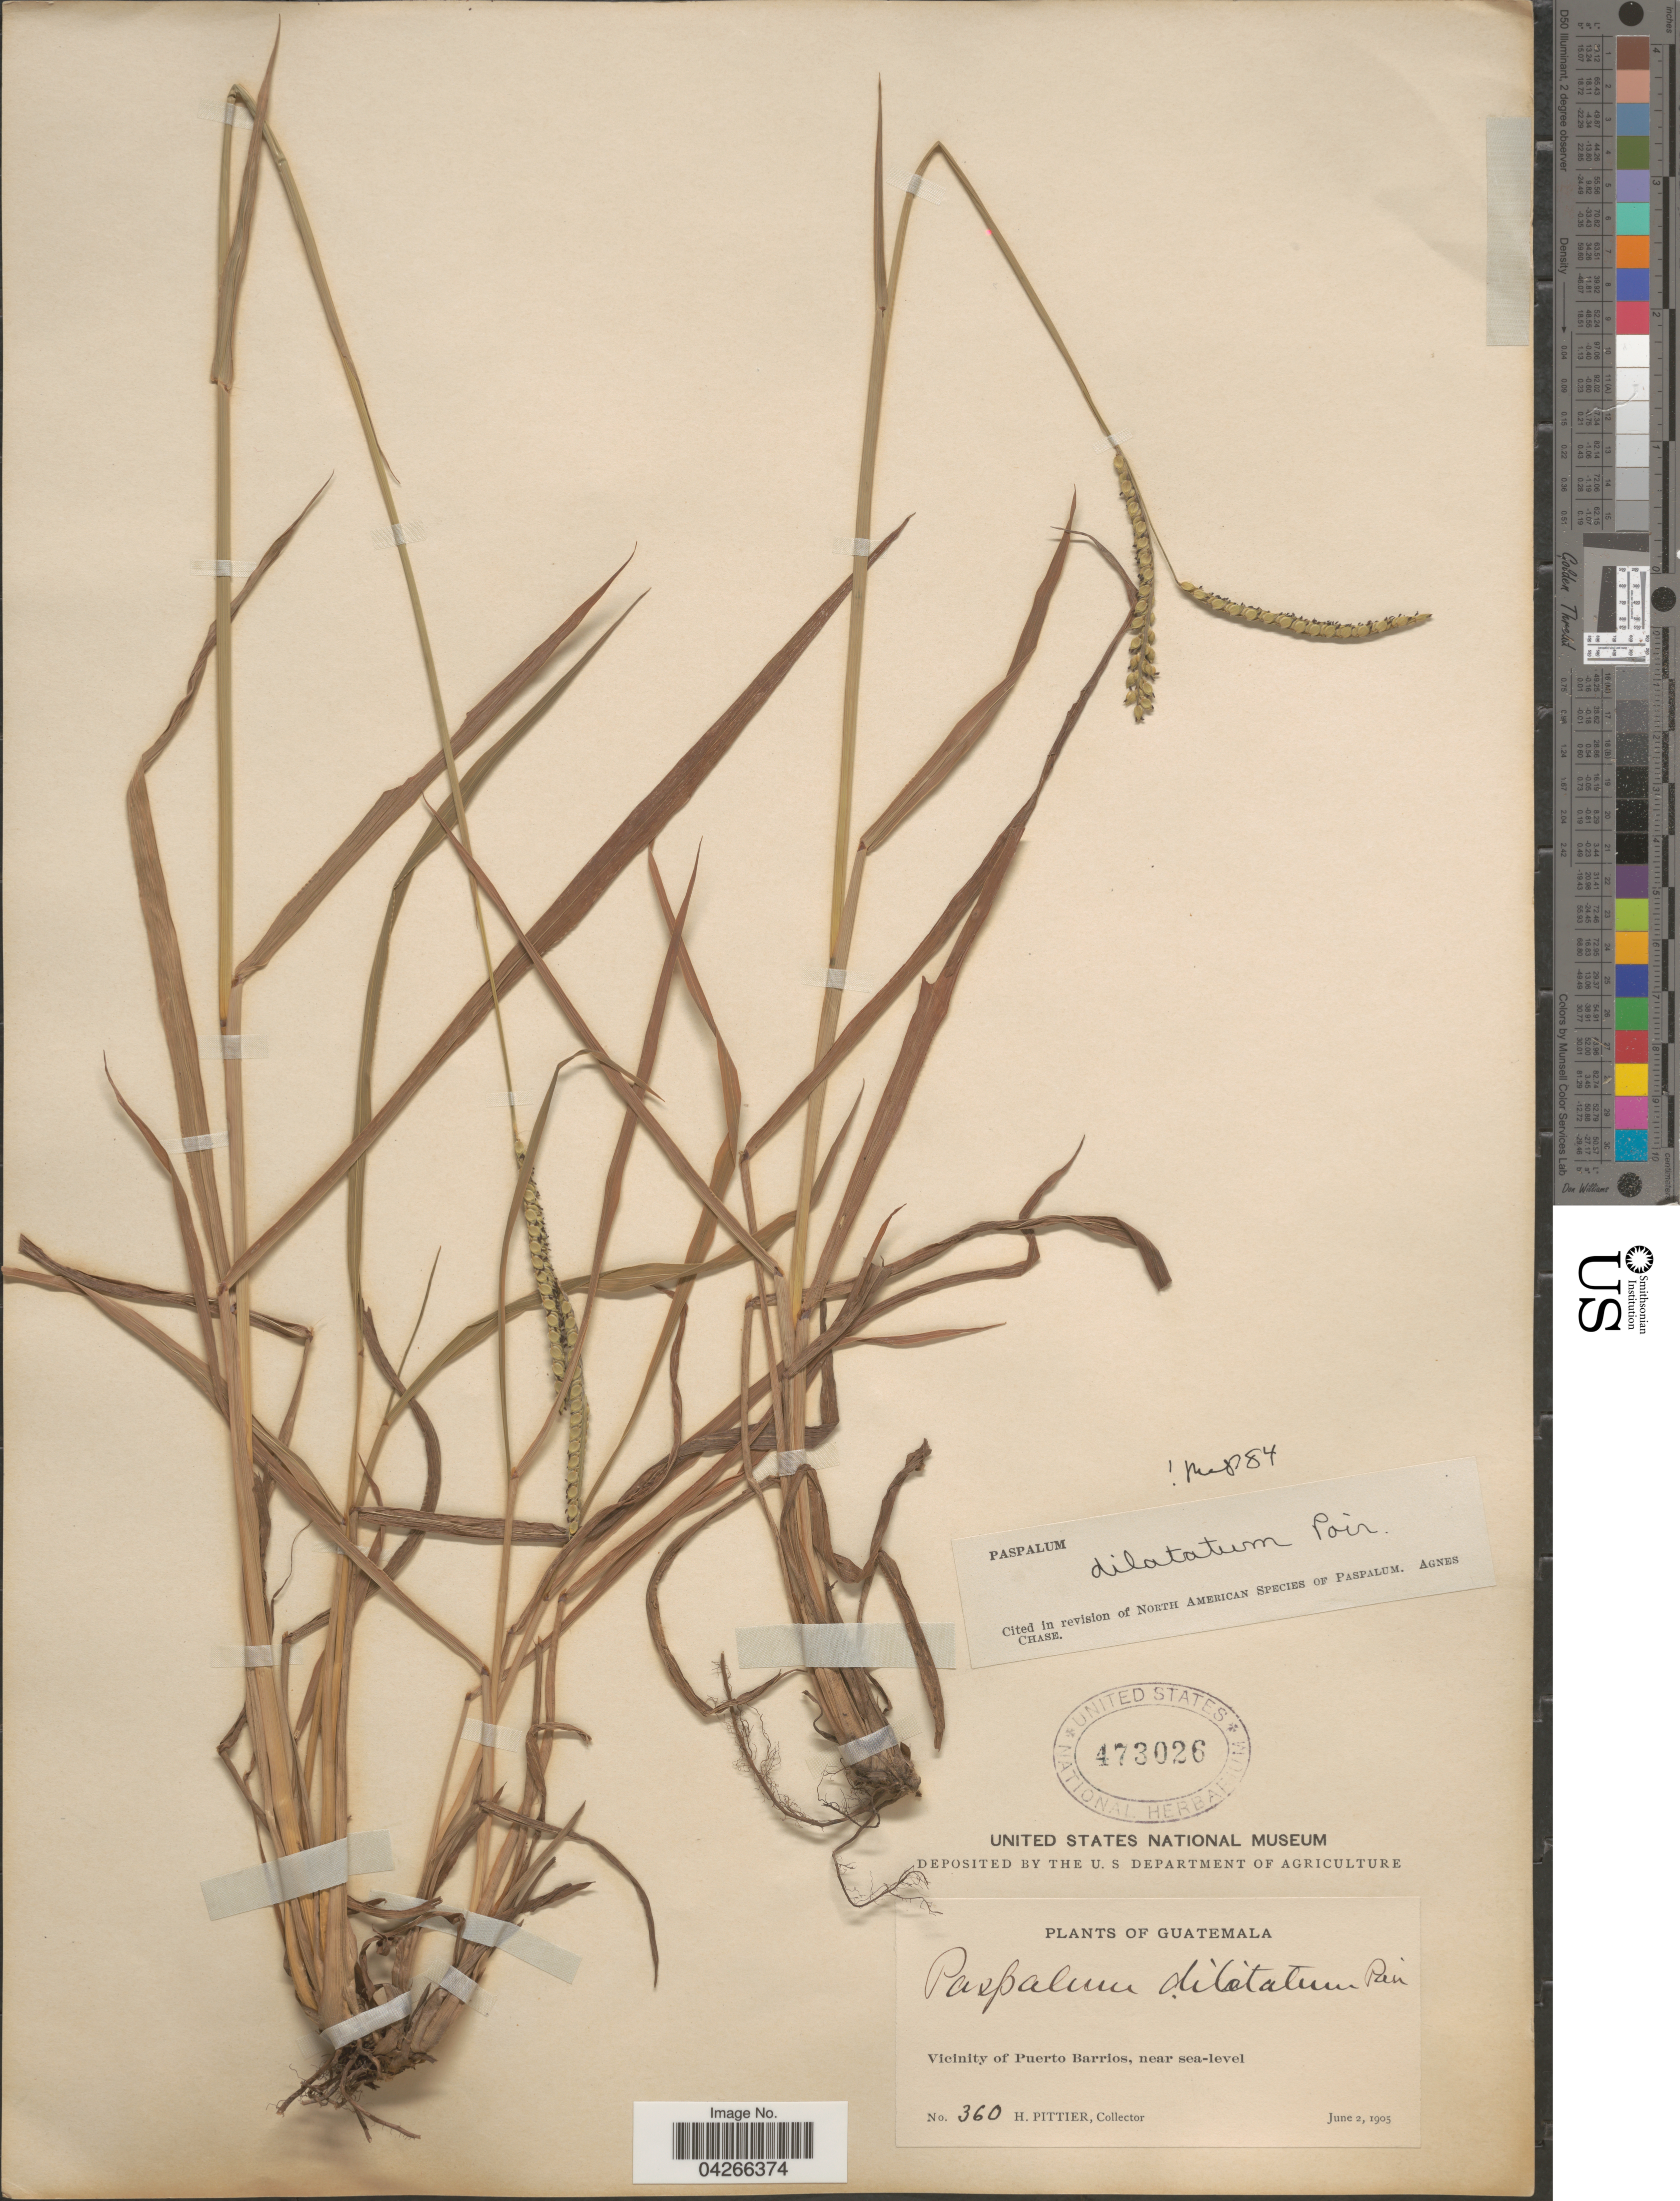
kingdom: Plantae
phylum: Tracheophyta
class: Liliopsida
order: Poales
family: Poaceae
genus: Paspalum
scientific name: Paspalum dilatatum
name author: Poir.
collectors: H. F. Pittier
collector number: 360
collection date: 1905-06-02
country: Guatemala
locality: Vicinity of Puerto Barrios.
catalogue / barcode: US 473026